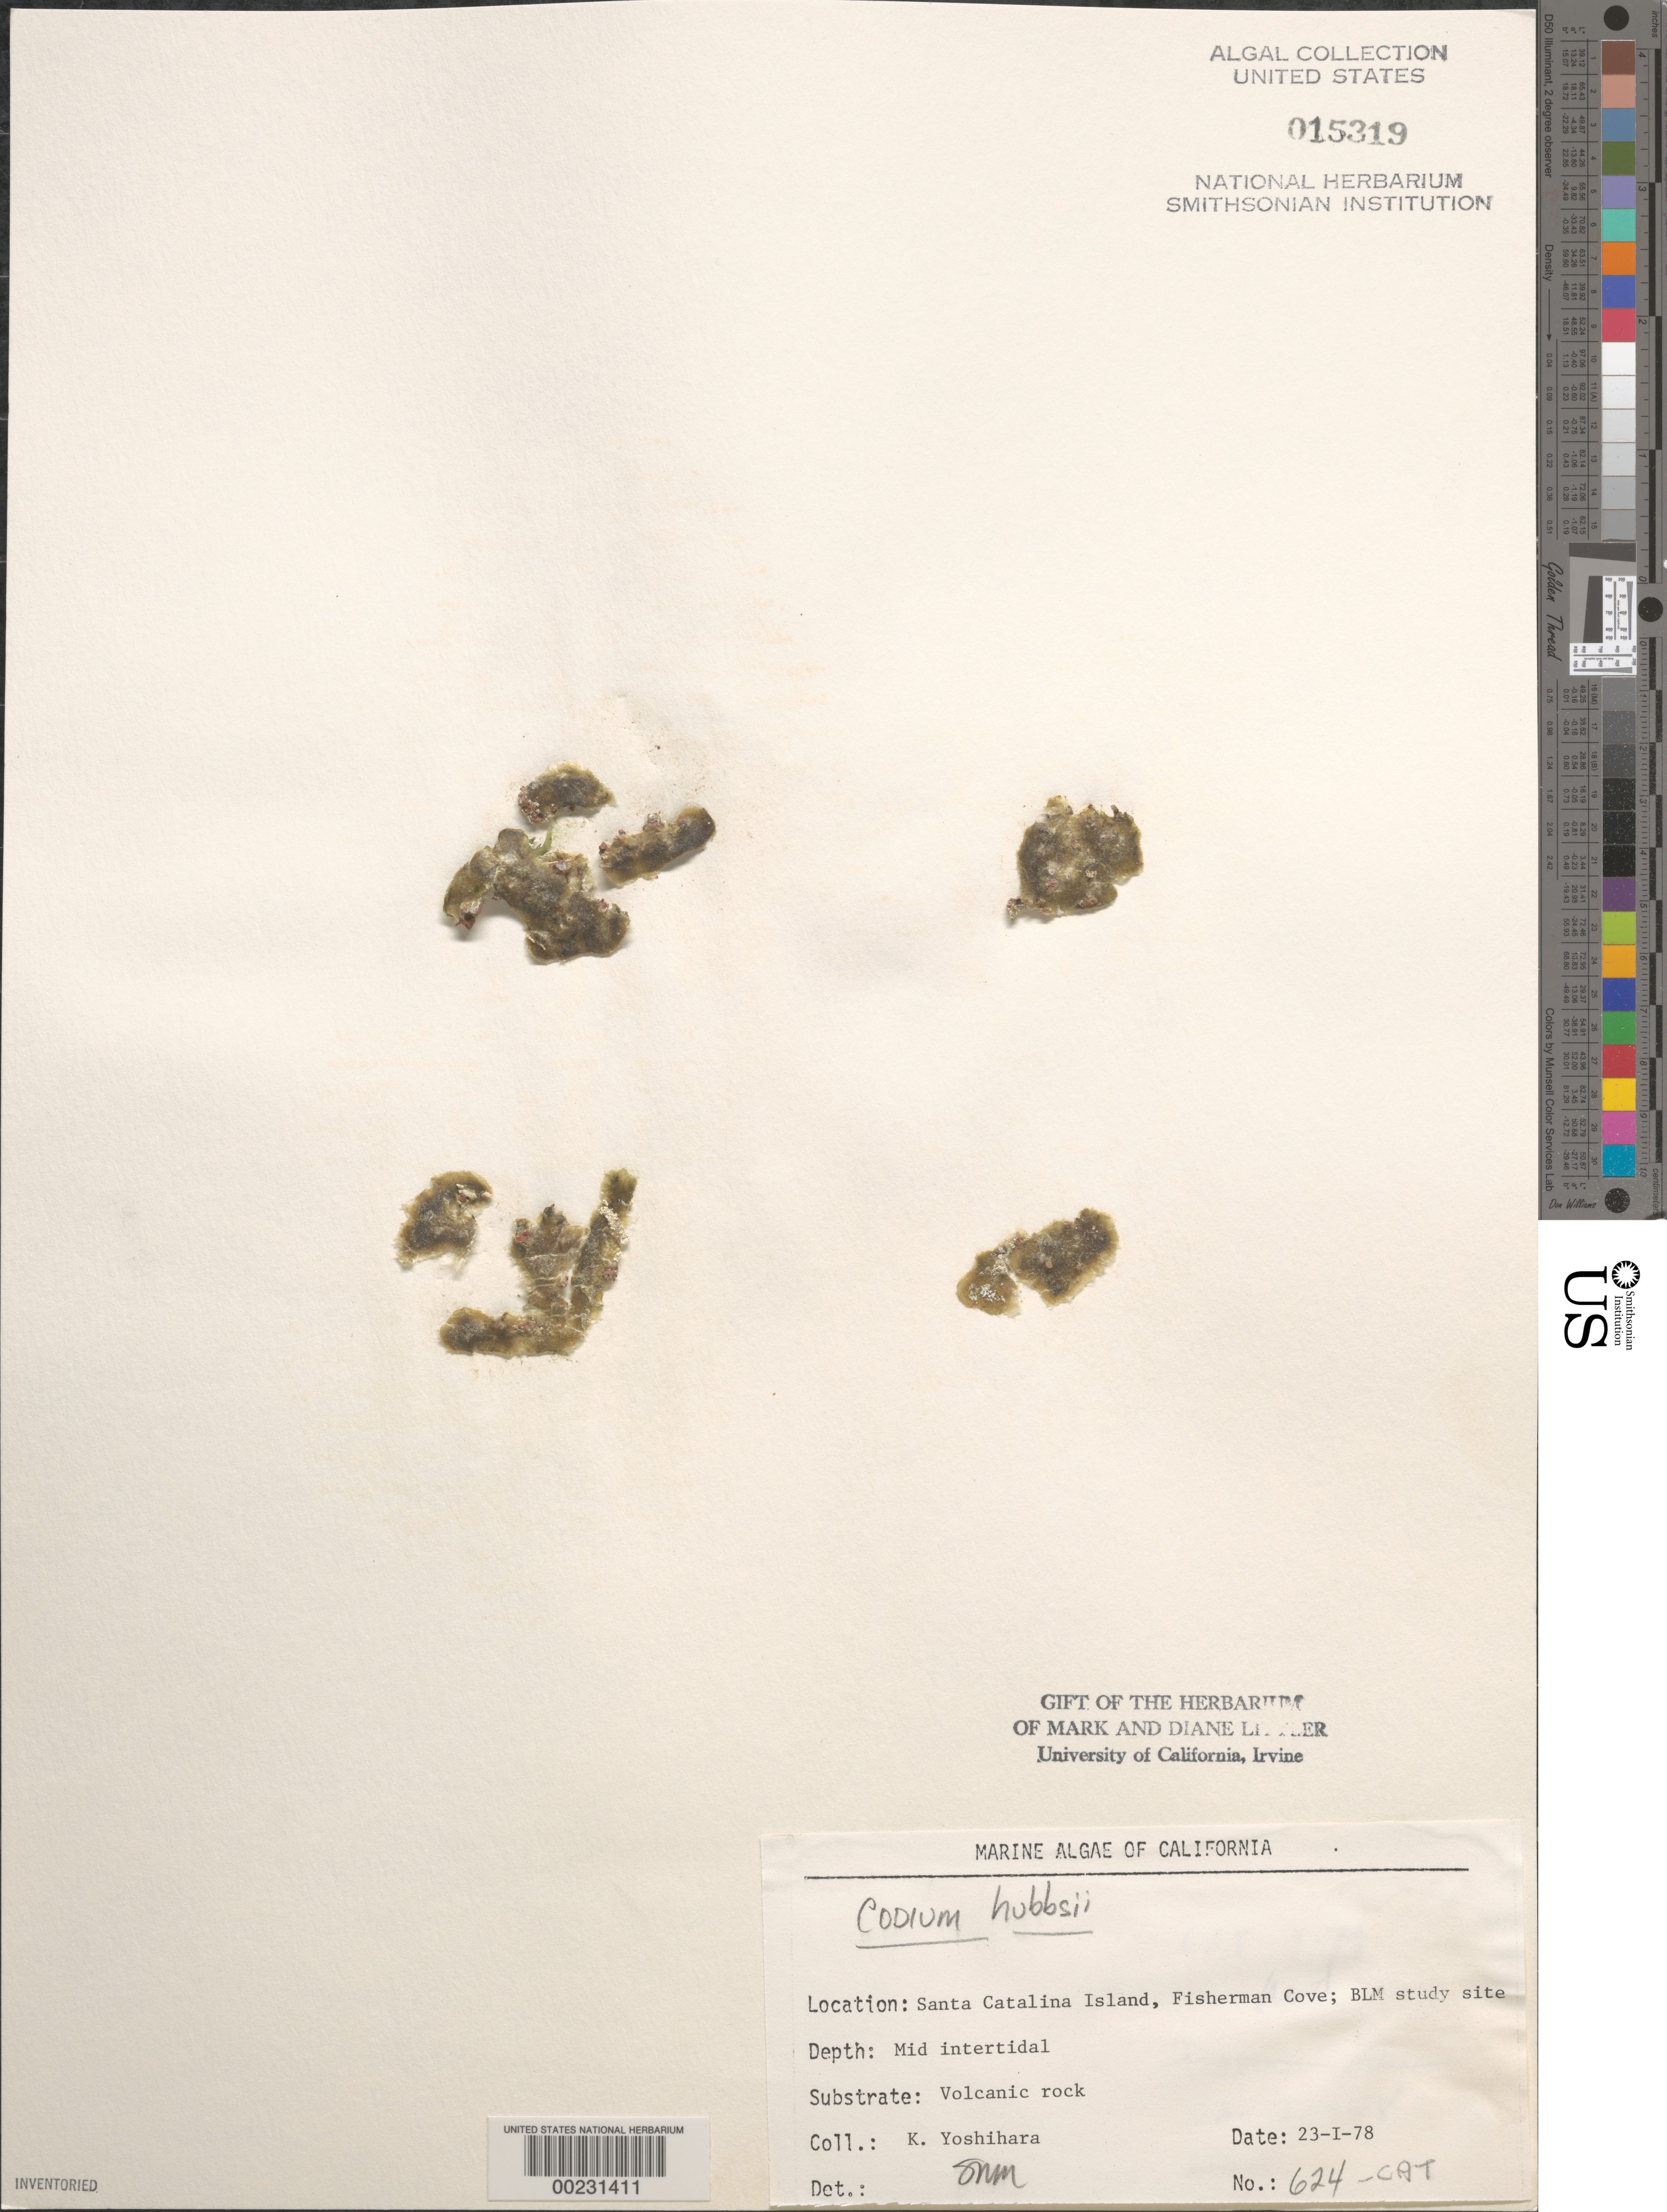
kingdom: Plantae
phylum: Chlorophyta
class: Ulvophyceae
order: Bryopsidales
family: Codiaceae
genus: Codium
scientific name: Codium hubbsii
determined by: Murray, S. N.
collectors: K. Yoshihara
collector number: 624-cat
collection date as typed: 23 Jan 1978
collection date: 1978-01-23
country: United States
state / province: California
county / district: Los Angeles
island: Santa Catalina Island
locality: Fisherman Cove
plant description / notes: BLM-SOCALBIGHT Rocky Intertidal Survey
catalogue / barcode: US 15319